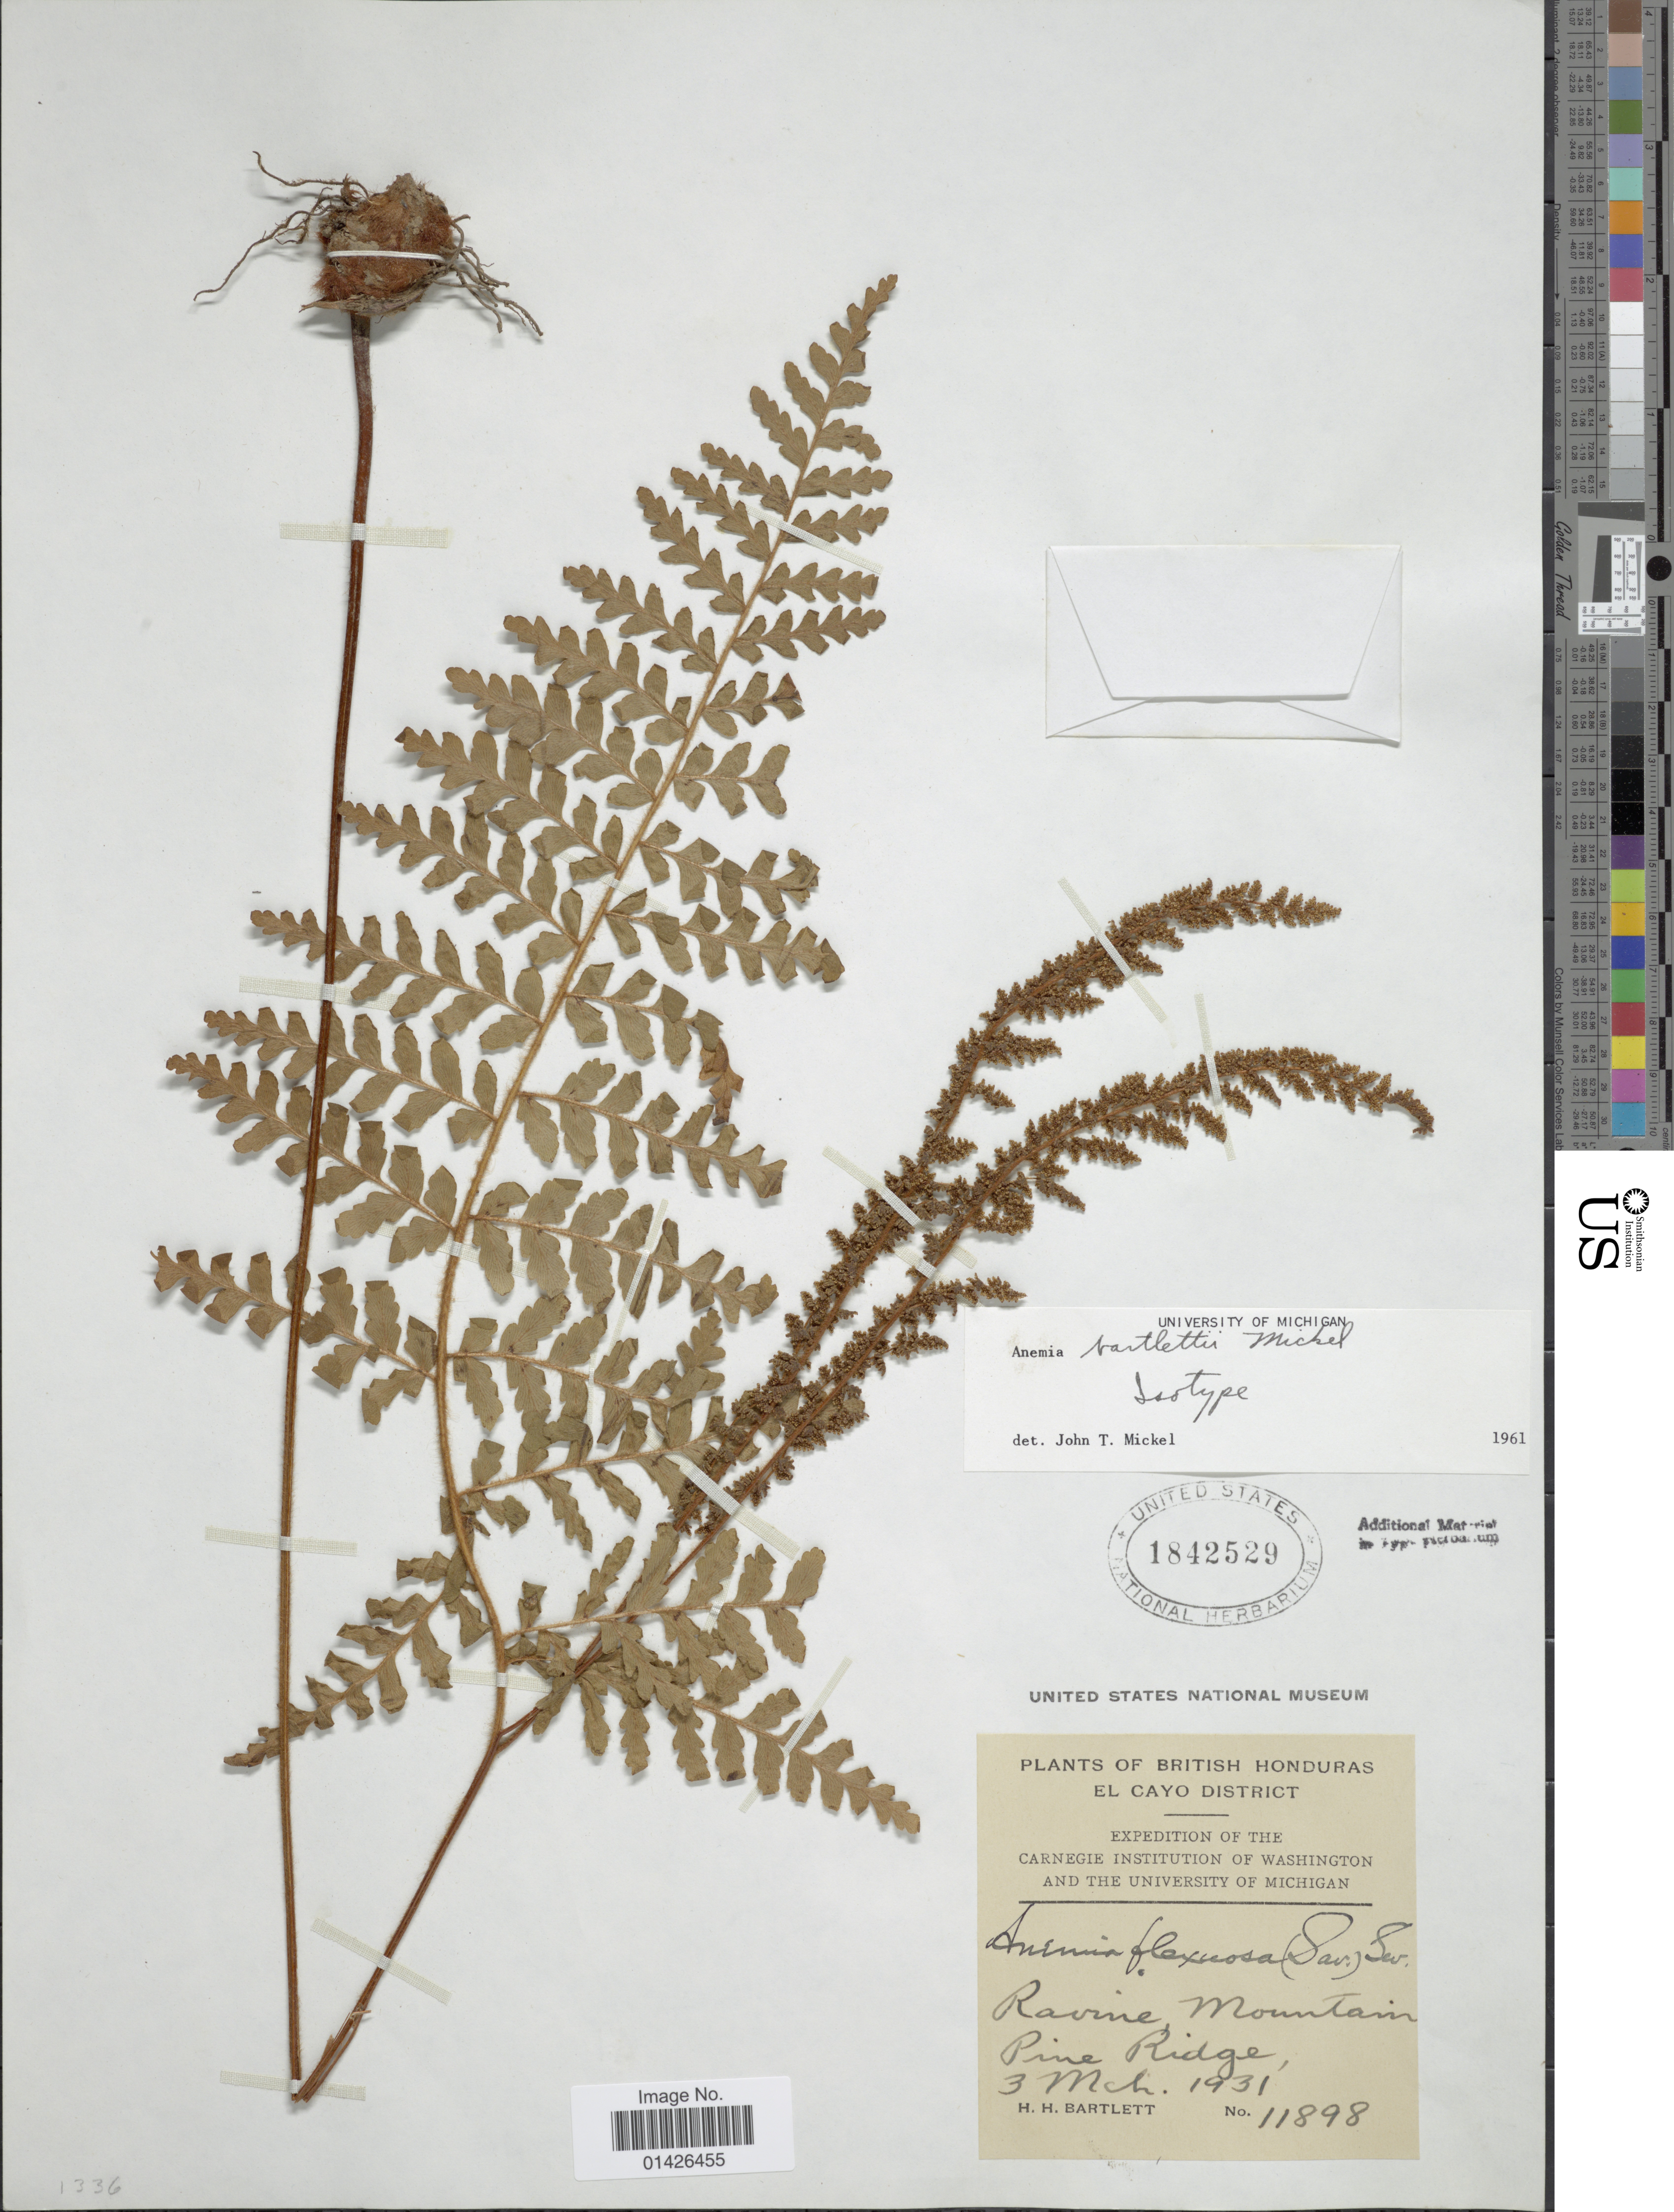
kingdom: Plantae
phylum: Tracheophyta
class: Polypodiopsida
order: Schizaeales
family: Anemiaceae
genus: Anemia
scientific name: Anemia bartlettii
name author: Mickel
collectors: H. H. Bartlett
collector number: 11898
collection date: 1931-03-03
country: Belize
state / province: Cayo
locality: British Honduras, El Cayo District, Ravine mountain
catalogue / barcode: US 1842529